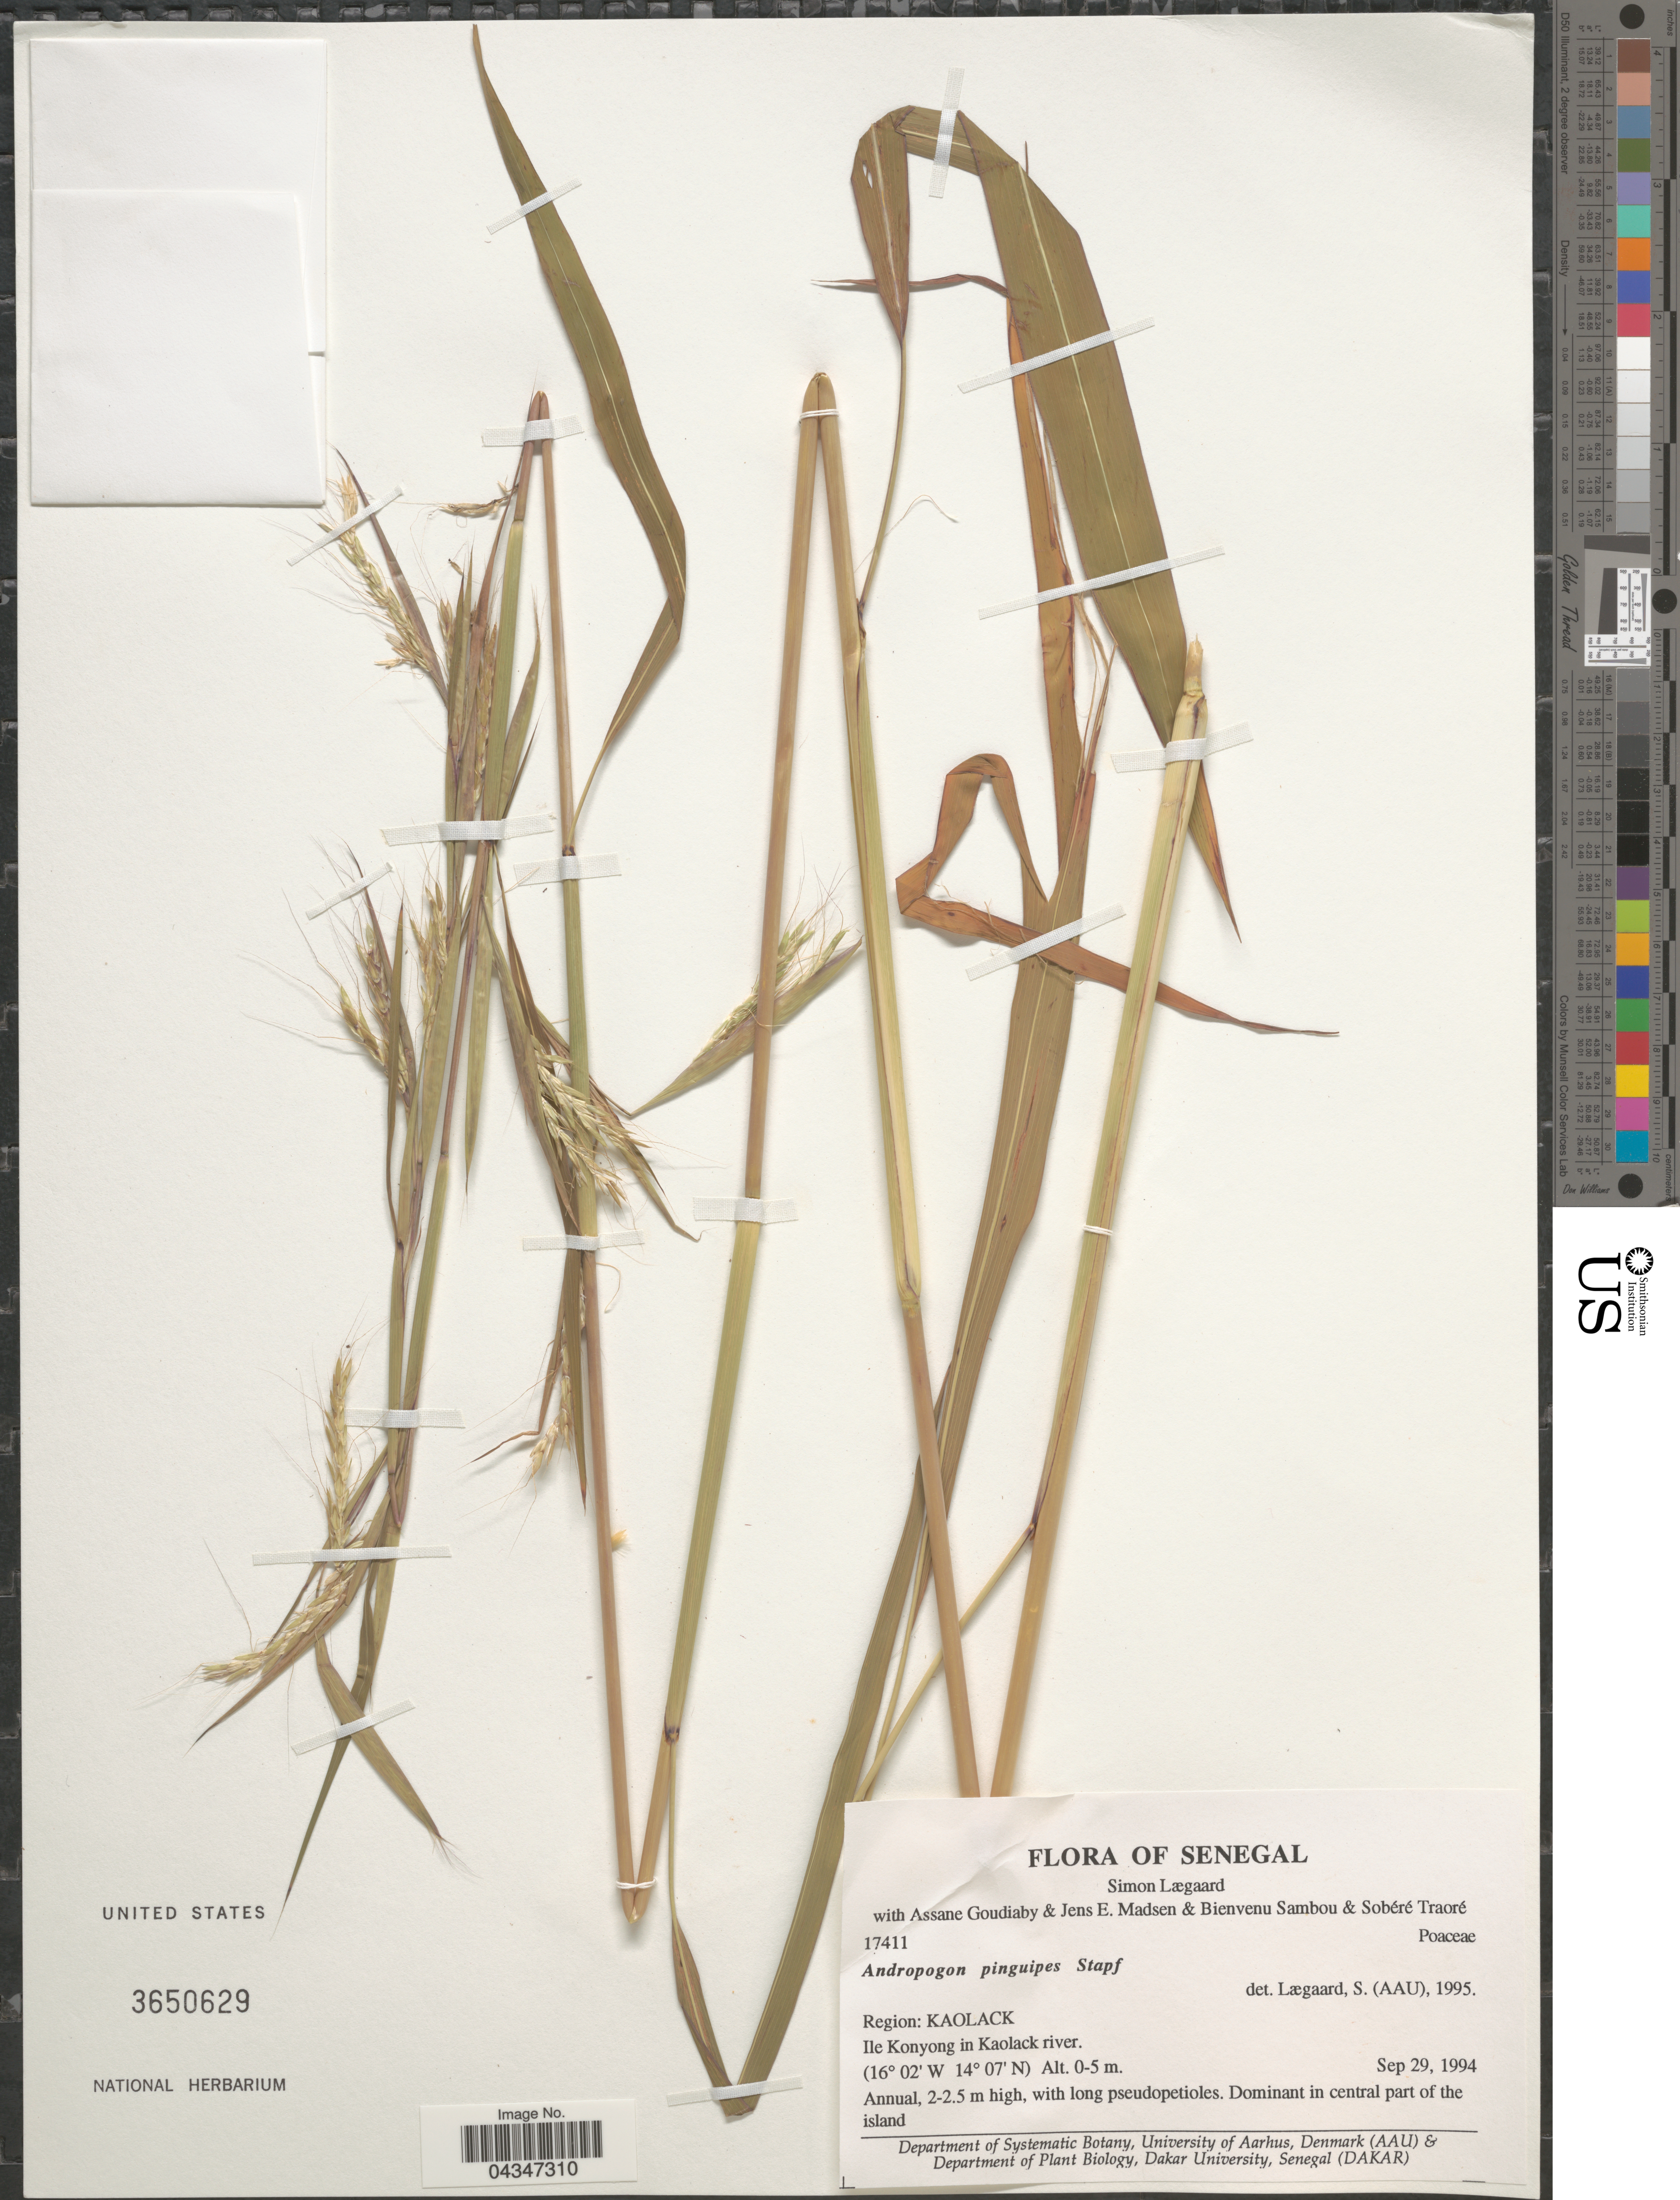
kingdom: Plantae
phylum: Tracheophyta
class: Liliopsida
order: Poales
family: Poaceae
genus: Andropogon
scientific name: Andropogon pinguipes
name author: Stapf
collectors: S. Lægaard, A. Goudiaby, J. E. Madsen & B. Sambou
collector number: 17411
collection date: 1994-09-29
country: Senegal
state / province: Kaolack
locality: Region: Kaolack. Ile Konyong in Kaolack river.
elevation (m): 0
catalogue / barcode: US 3650629